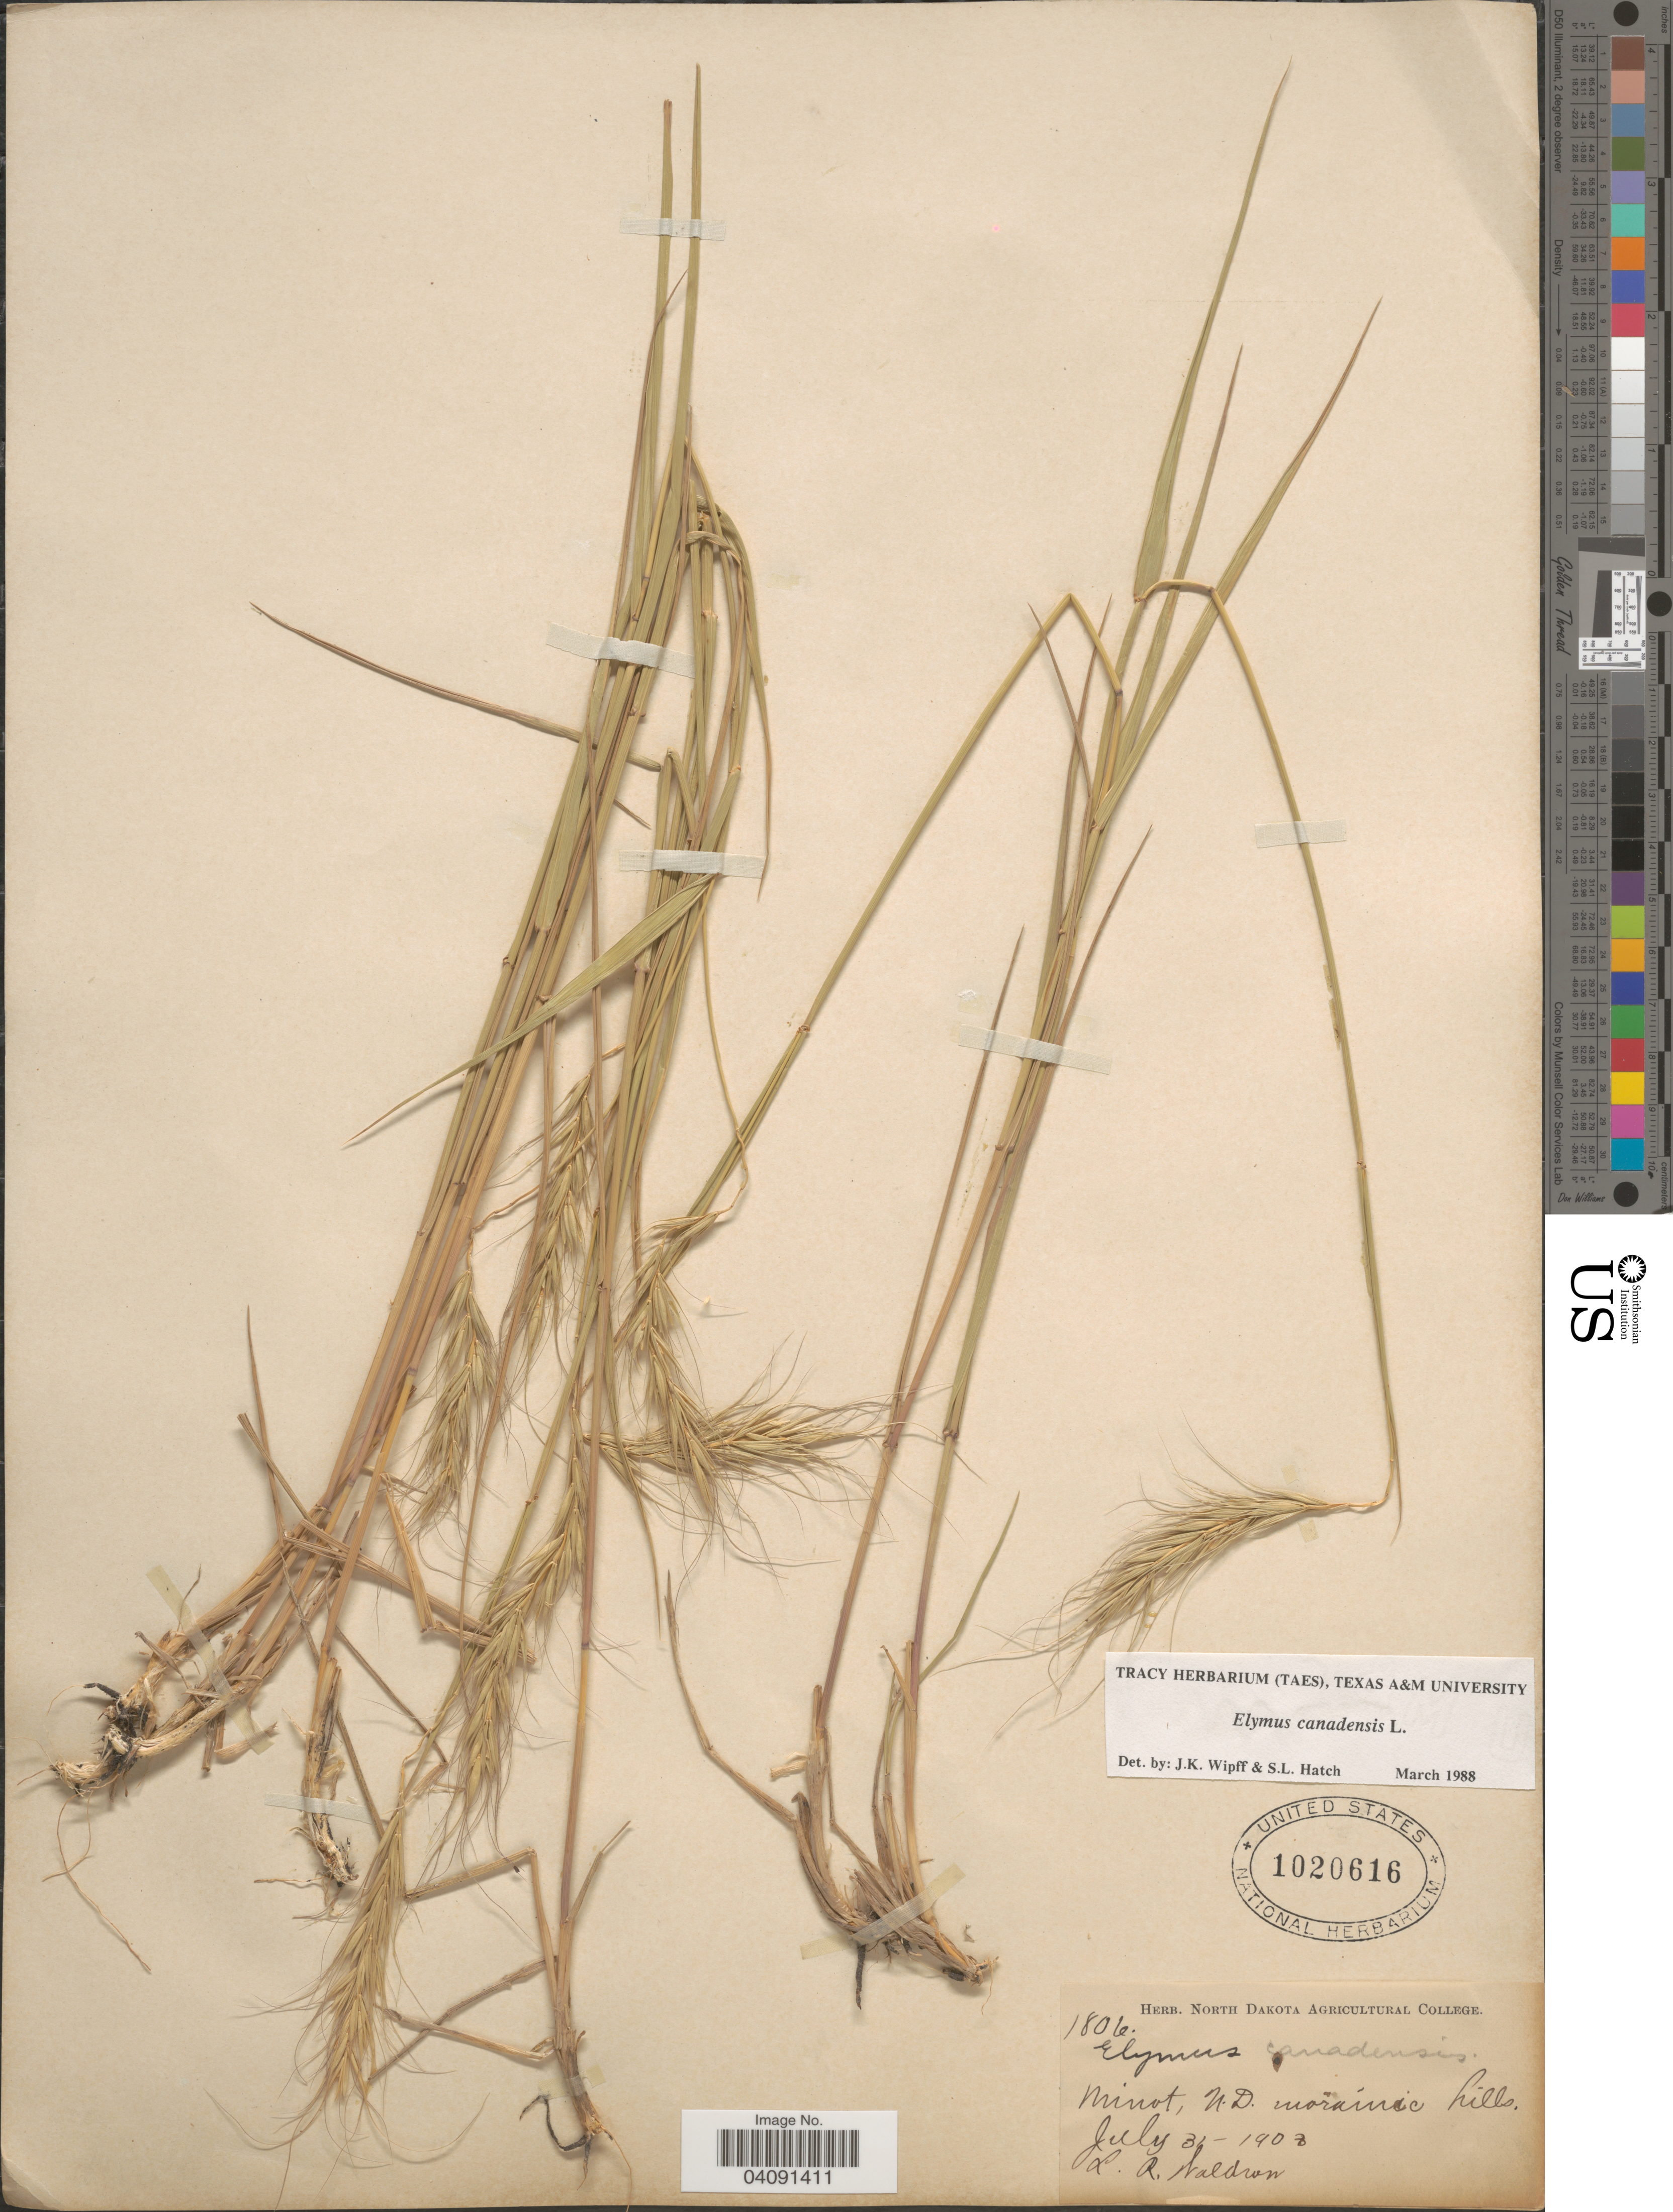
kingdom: Plantae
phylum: Tracheophyta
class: Liliopsida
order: Poales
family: Poaceae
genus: Elymus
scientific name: Elymus canadensis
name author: L.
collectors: L. Waldron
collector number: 1806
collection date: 1908-07-31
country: United States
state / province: North Dakota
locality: Minot, morainic hills.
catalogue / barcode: US 1020616